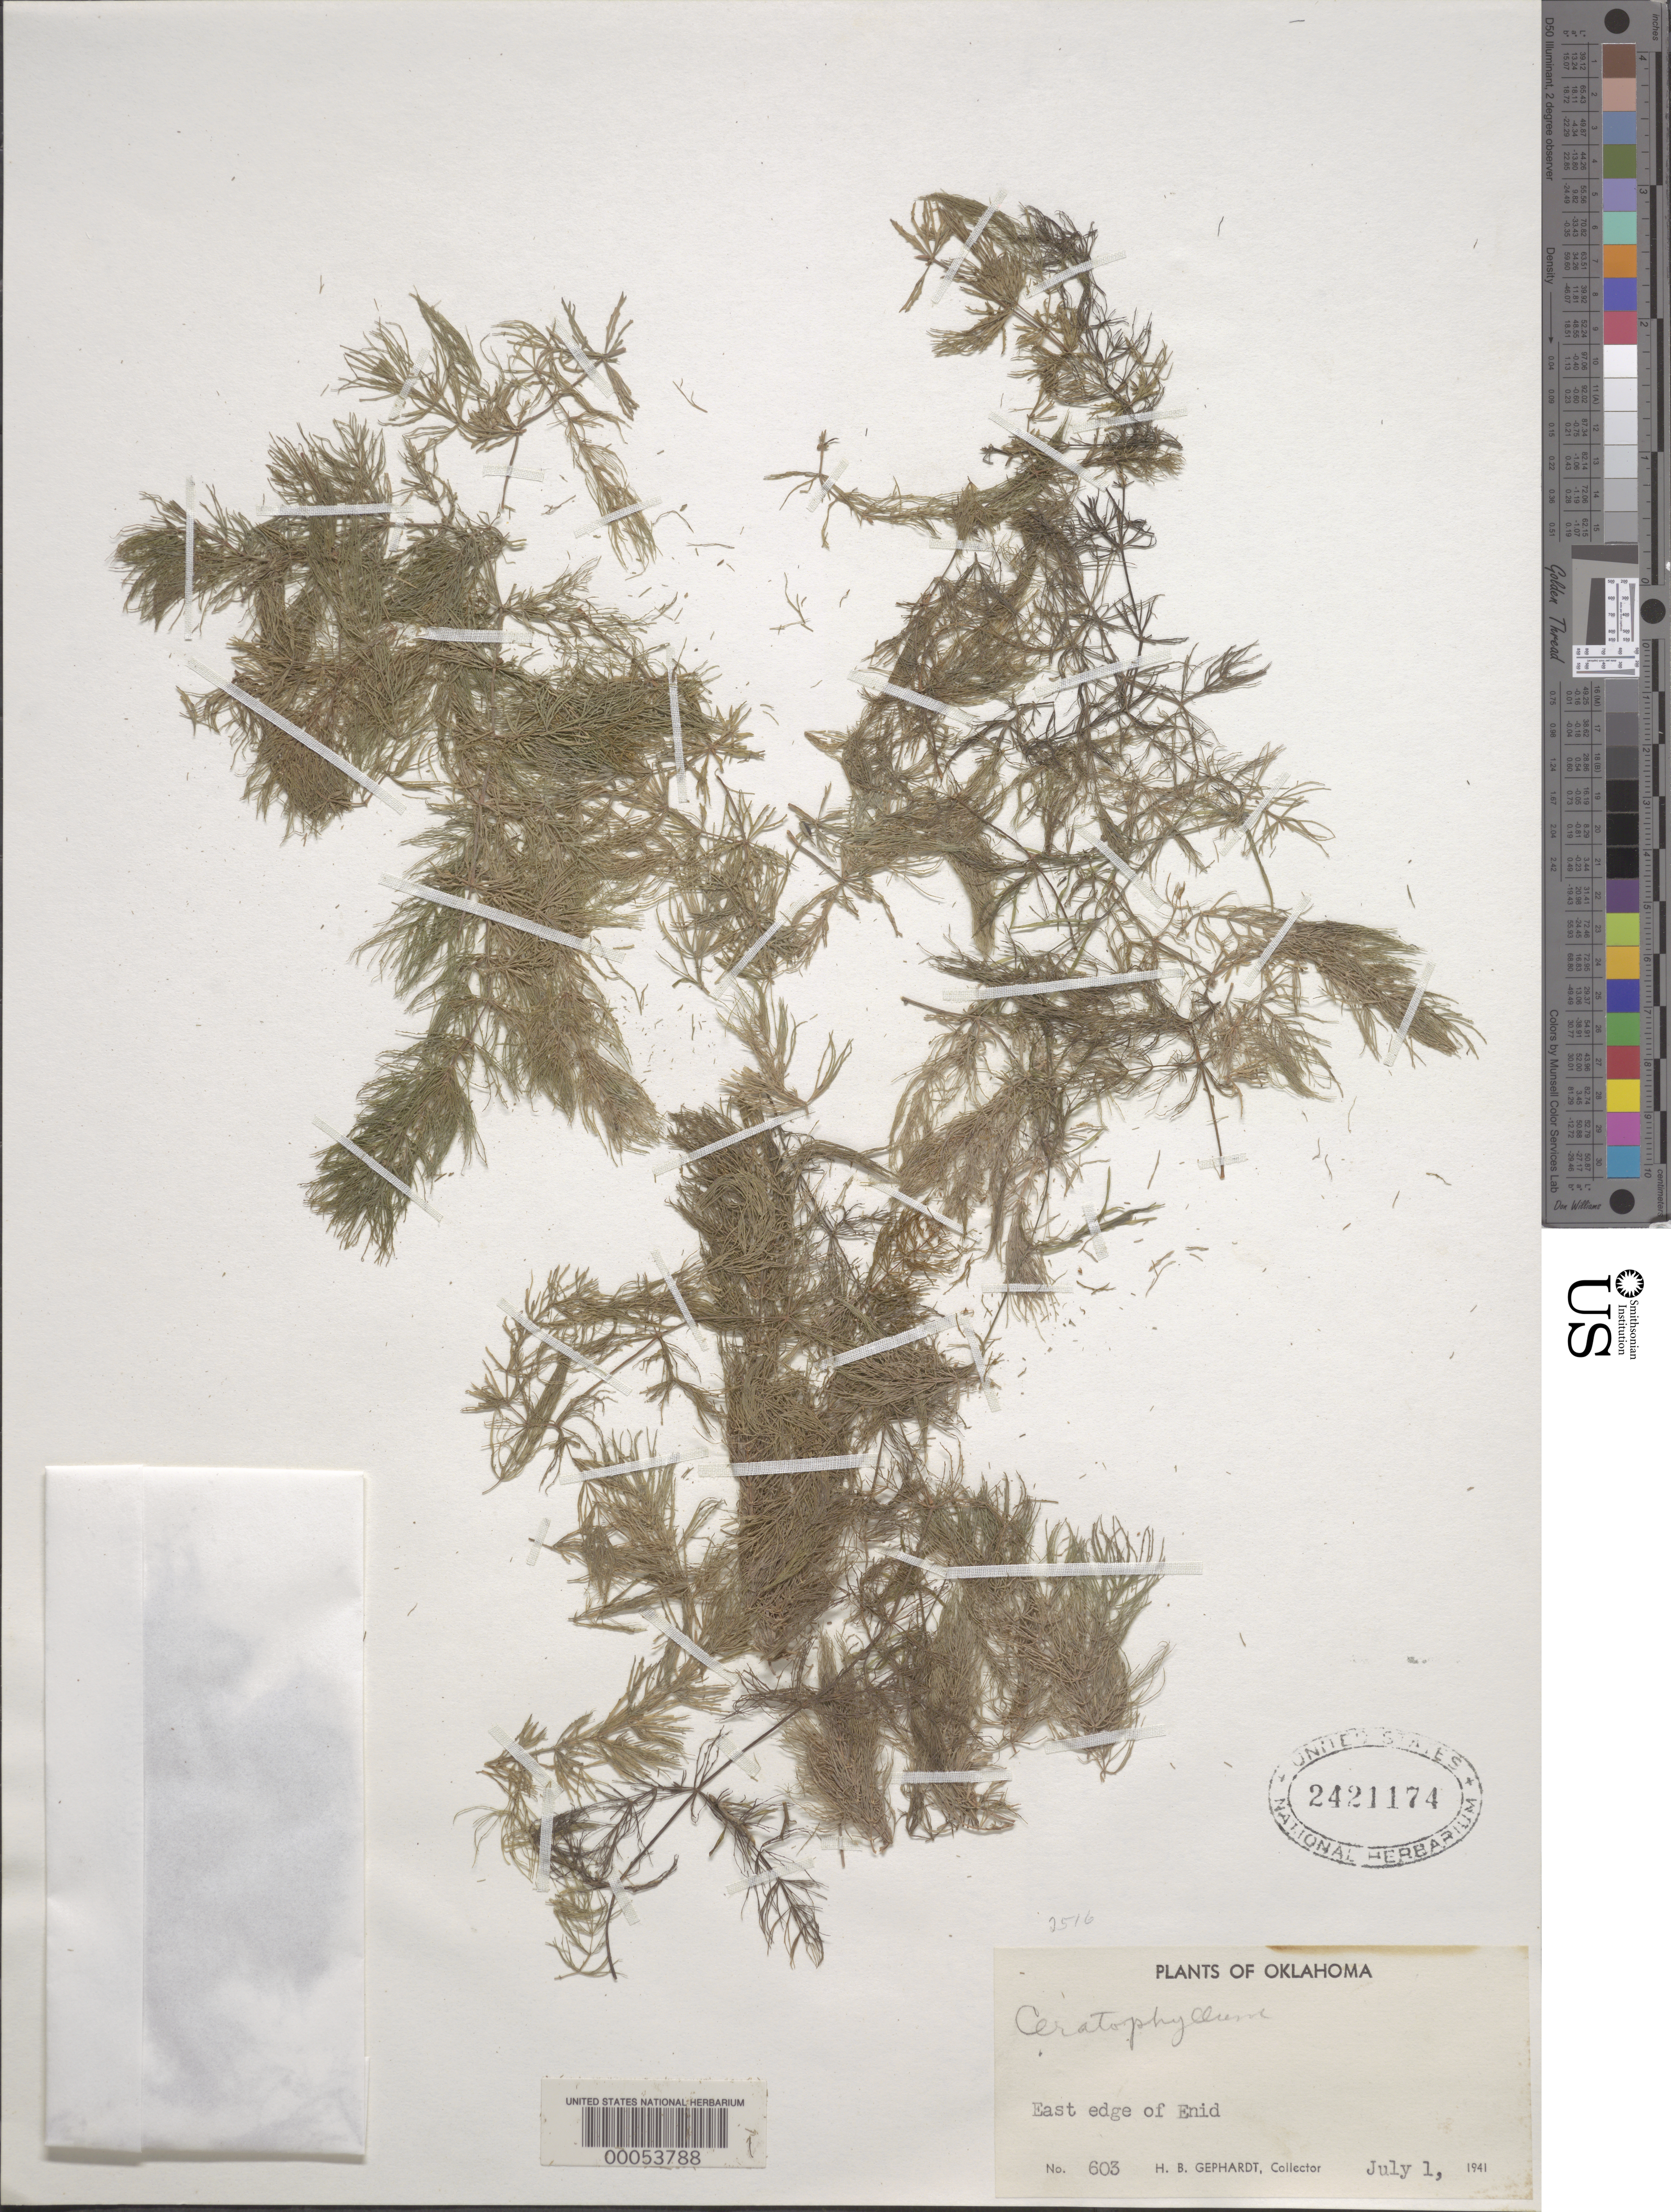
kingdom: Plantae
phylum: Tracheophyta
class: Magnoliopsida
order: Ceratophyllales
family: Ceratophyllaceae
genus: Ceratophyllum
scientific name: Ceratophyllum sp.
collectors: H. Gephardt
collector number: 603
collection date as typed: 01 Jul 1941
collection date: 1941-07-01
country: United States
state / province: Oklahoma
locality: E edge of enid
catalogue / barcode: US 2421174